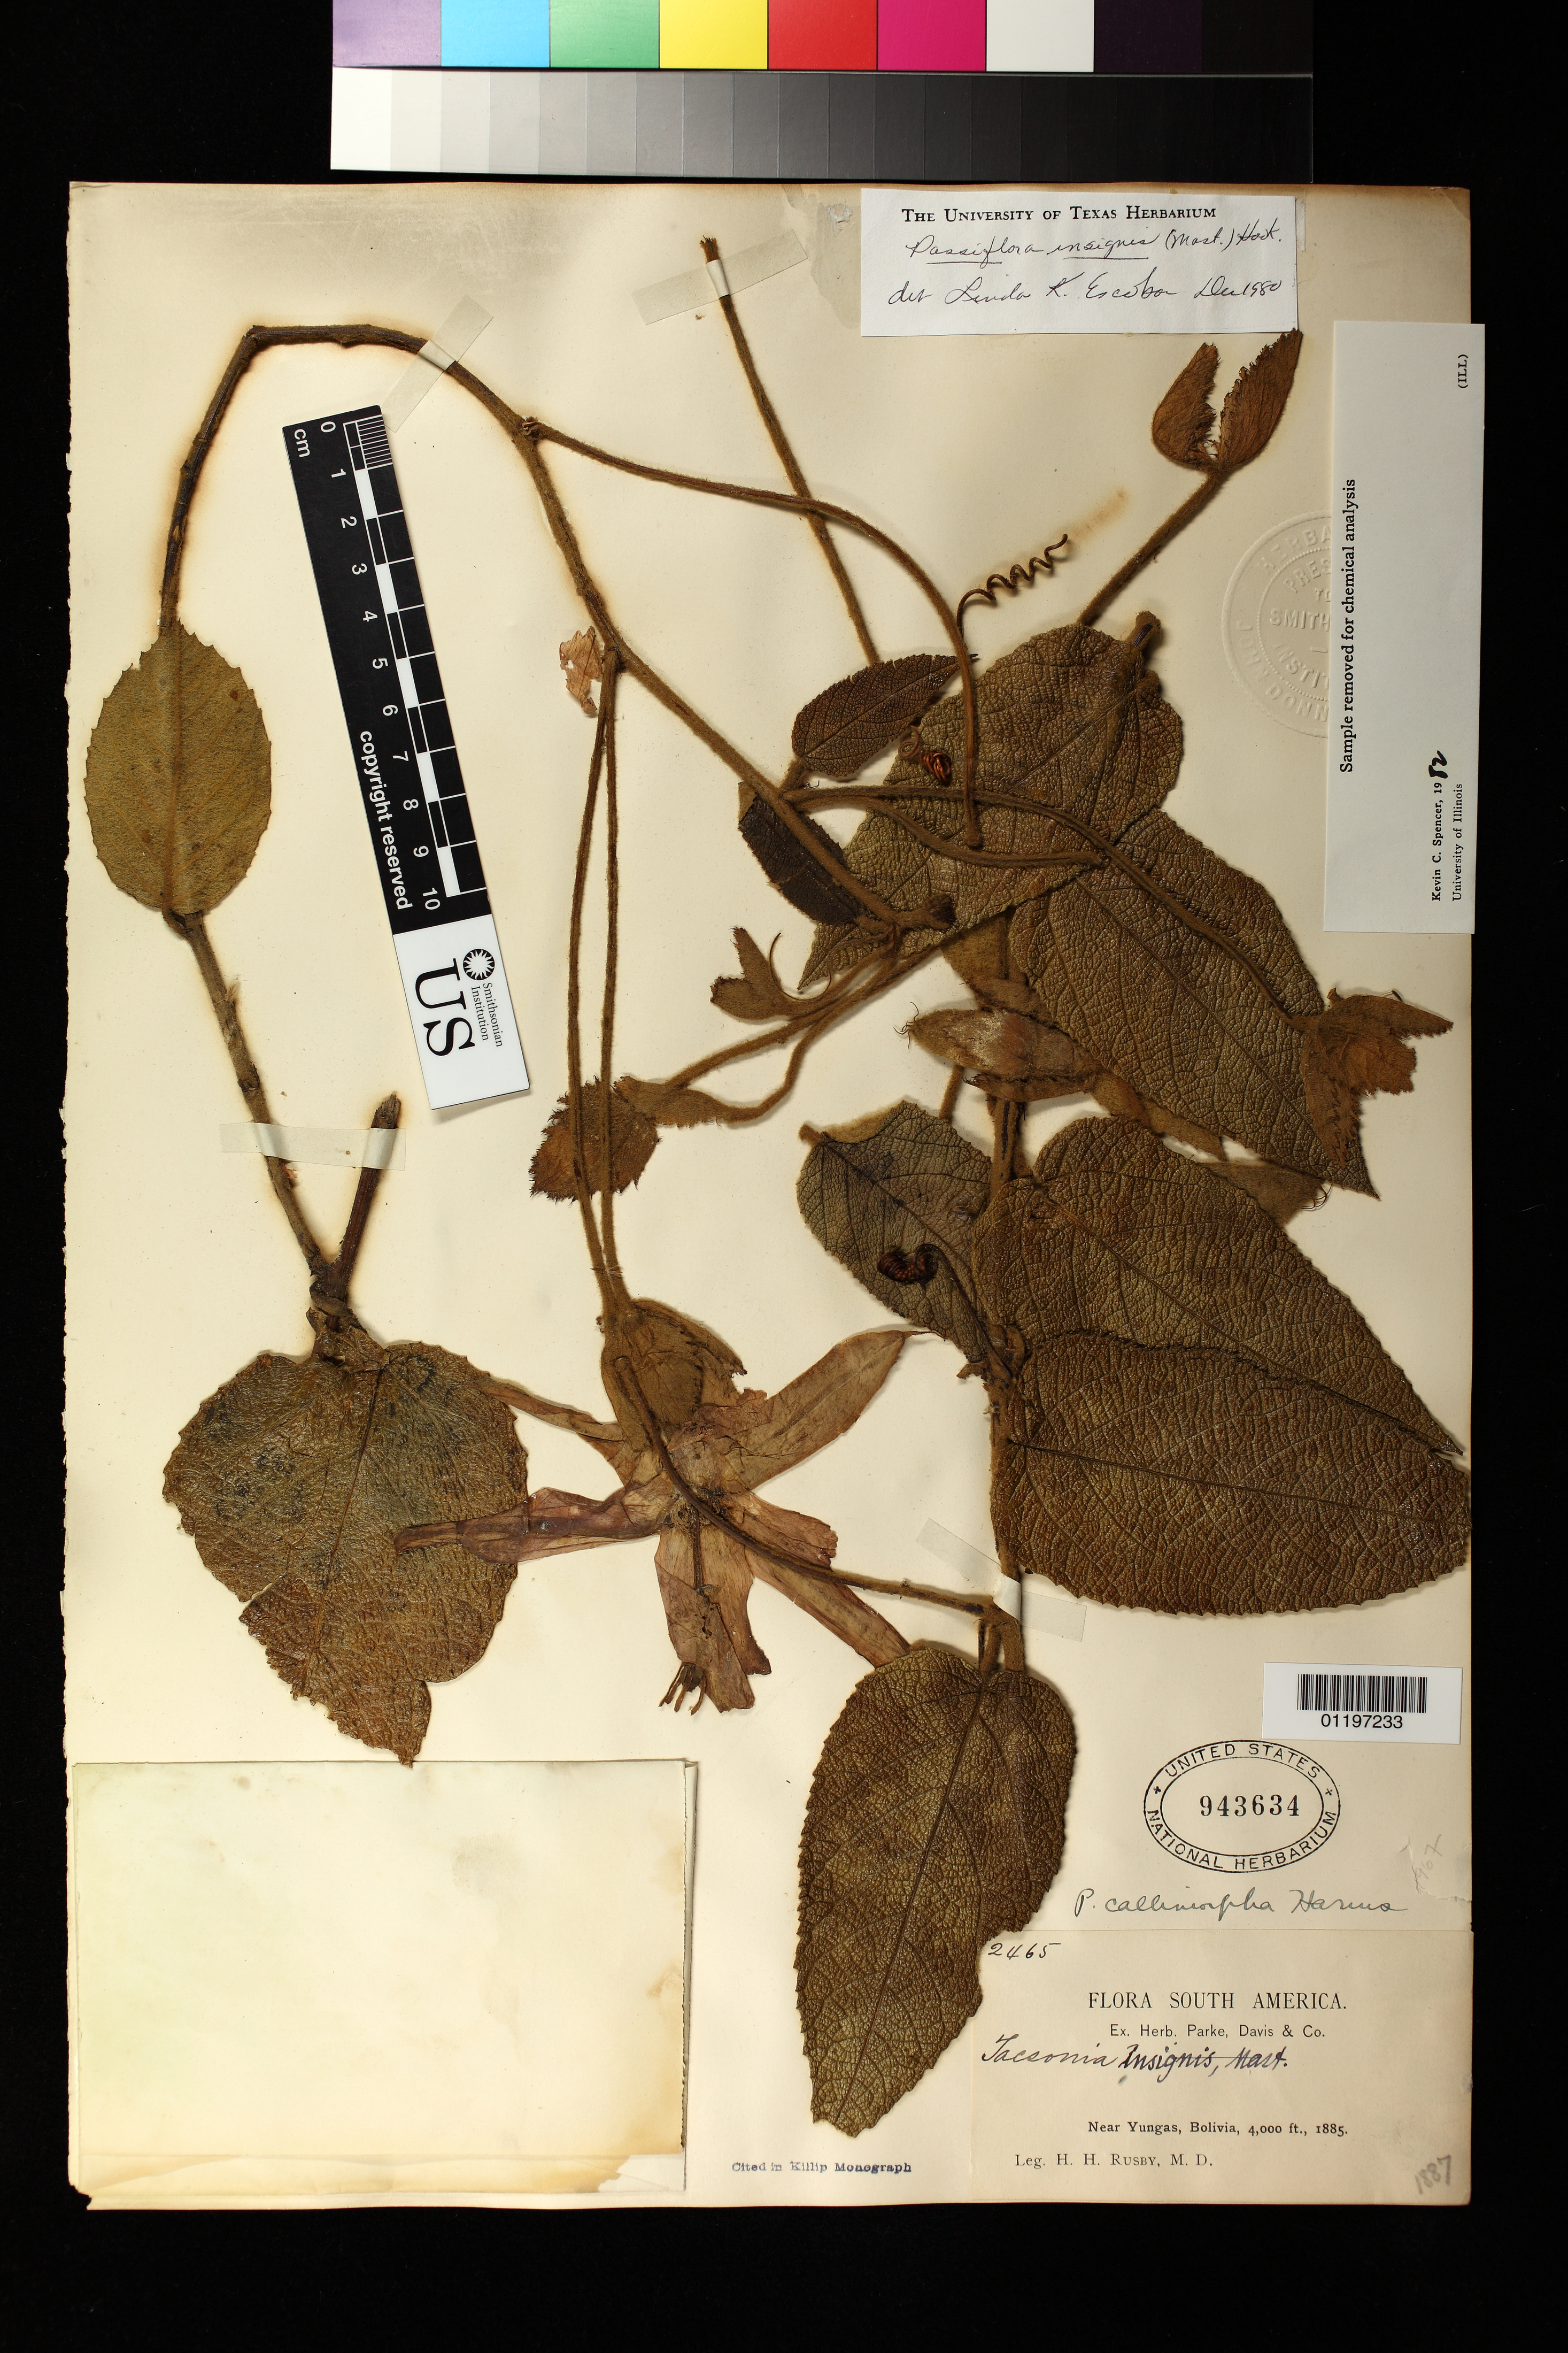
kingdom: Plantae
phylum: Tracheophyta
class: Magnoliopsida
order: Malpighiales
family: Passifloraceae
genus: Passiflora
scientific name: Passiflora insignis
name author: (Mast.) Hook. f.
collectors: H. H. Rusby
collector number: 2465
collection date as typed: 1885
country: Bolivia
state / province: La Paz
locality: Near Yungas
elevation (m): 1219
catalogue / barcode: US 943634